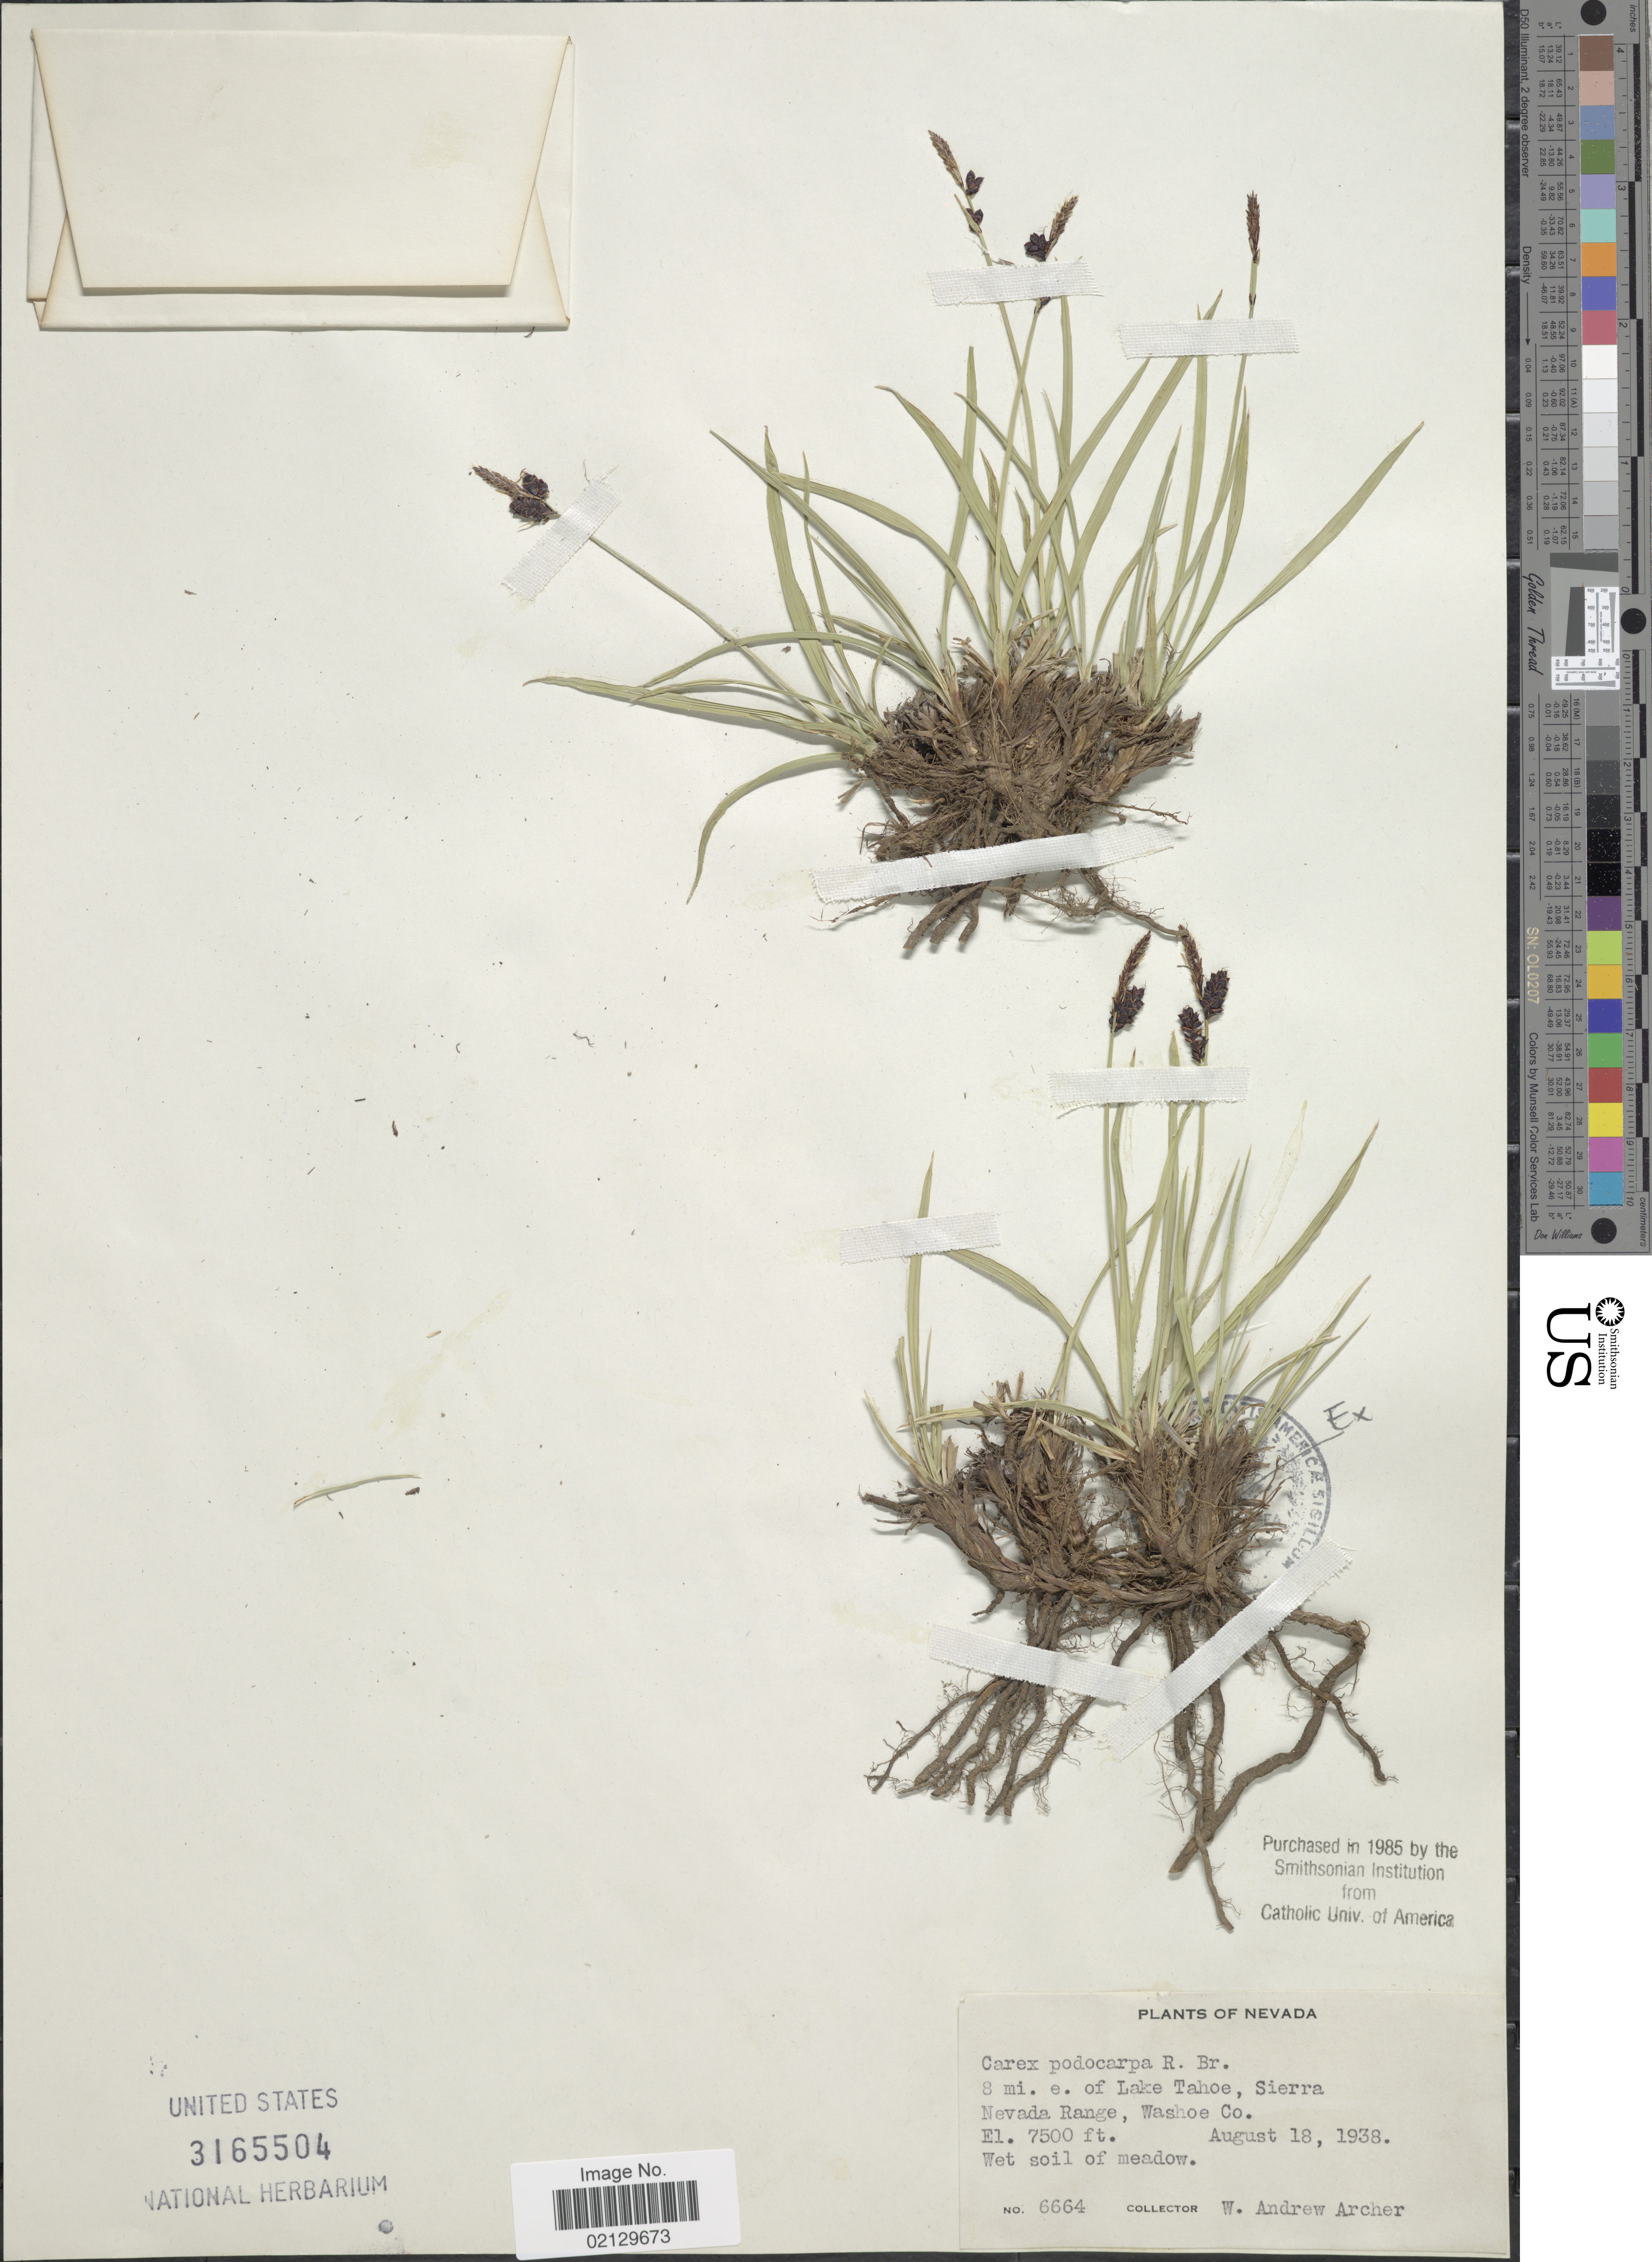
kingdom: Plantae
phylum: Tracheophyta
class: Liliopsida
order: Poales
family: Cyperaceae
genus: Carex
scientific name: Carex podocarpa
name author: R. Br.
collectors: W. A. Archer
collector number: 6664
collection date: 1938-08-18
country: United States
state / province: Nevada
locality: Nevada, 8 mi. e of Lake Tahoe, Sierra Nevada Range, Washoe Co.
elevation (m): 2286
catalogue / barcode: US 3165504